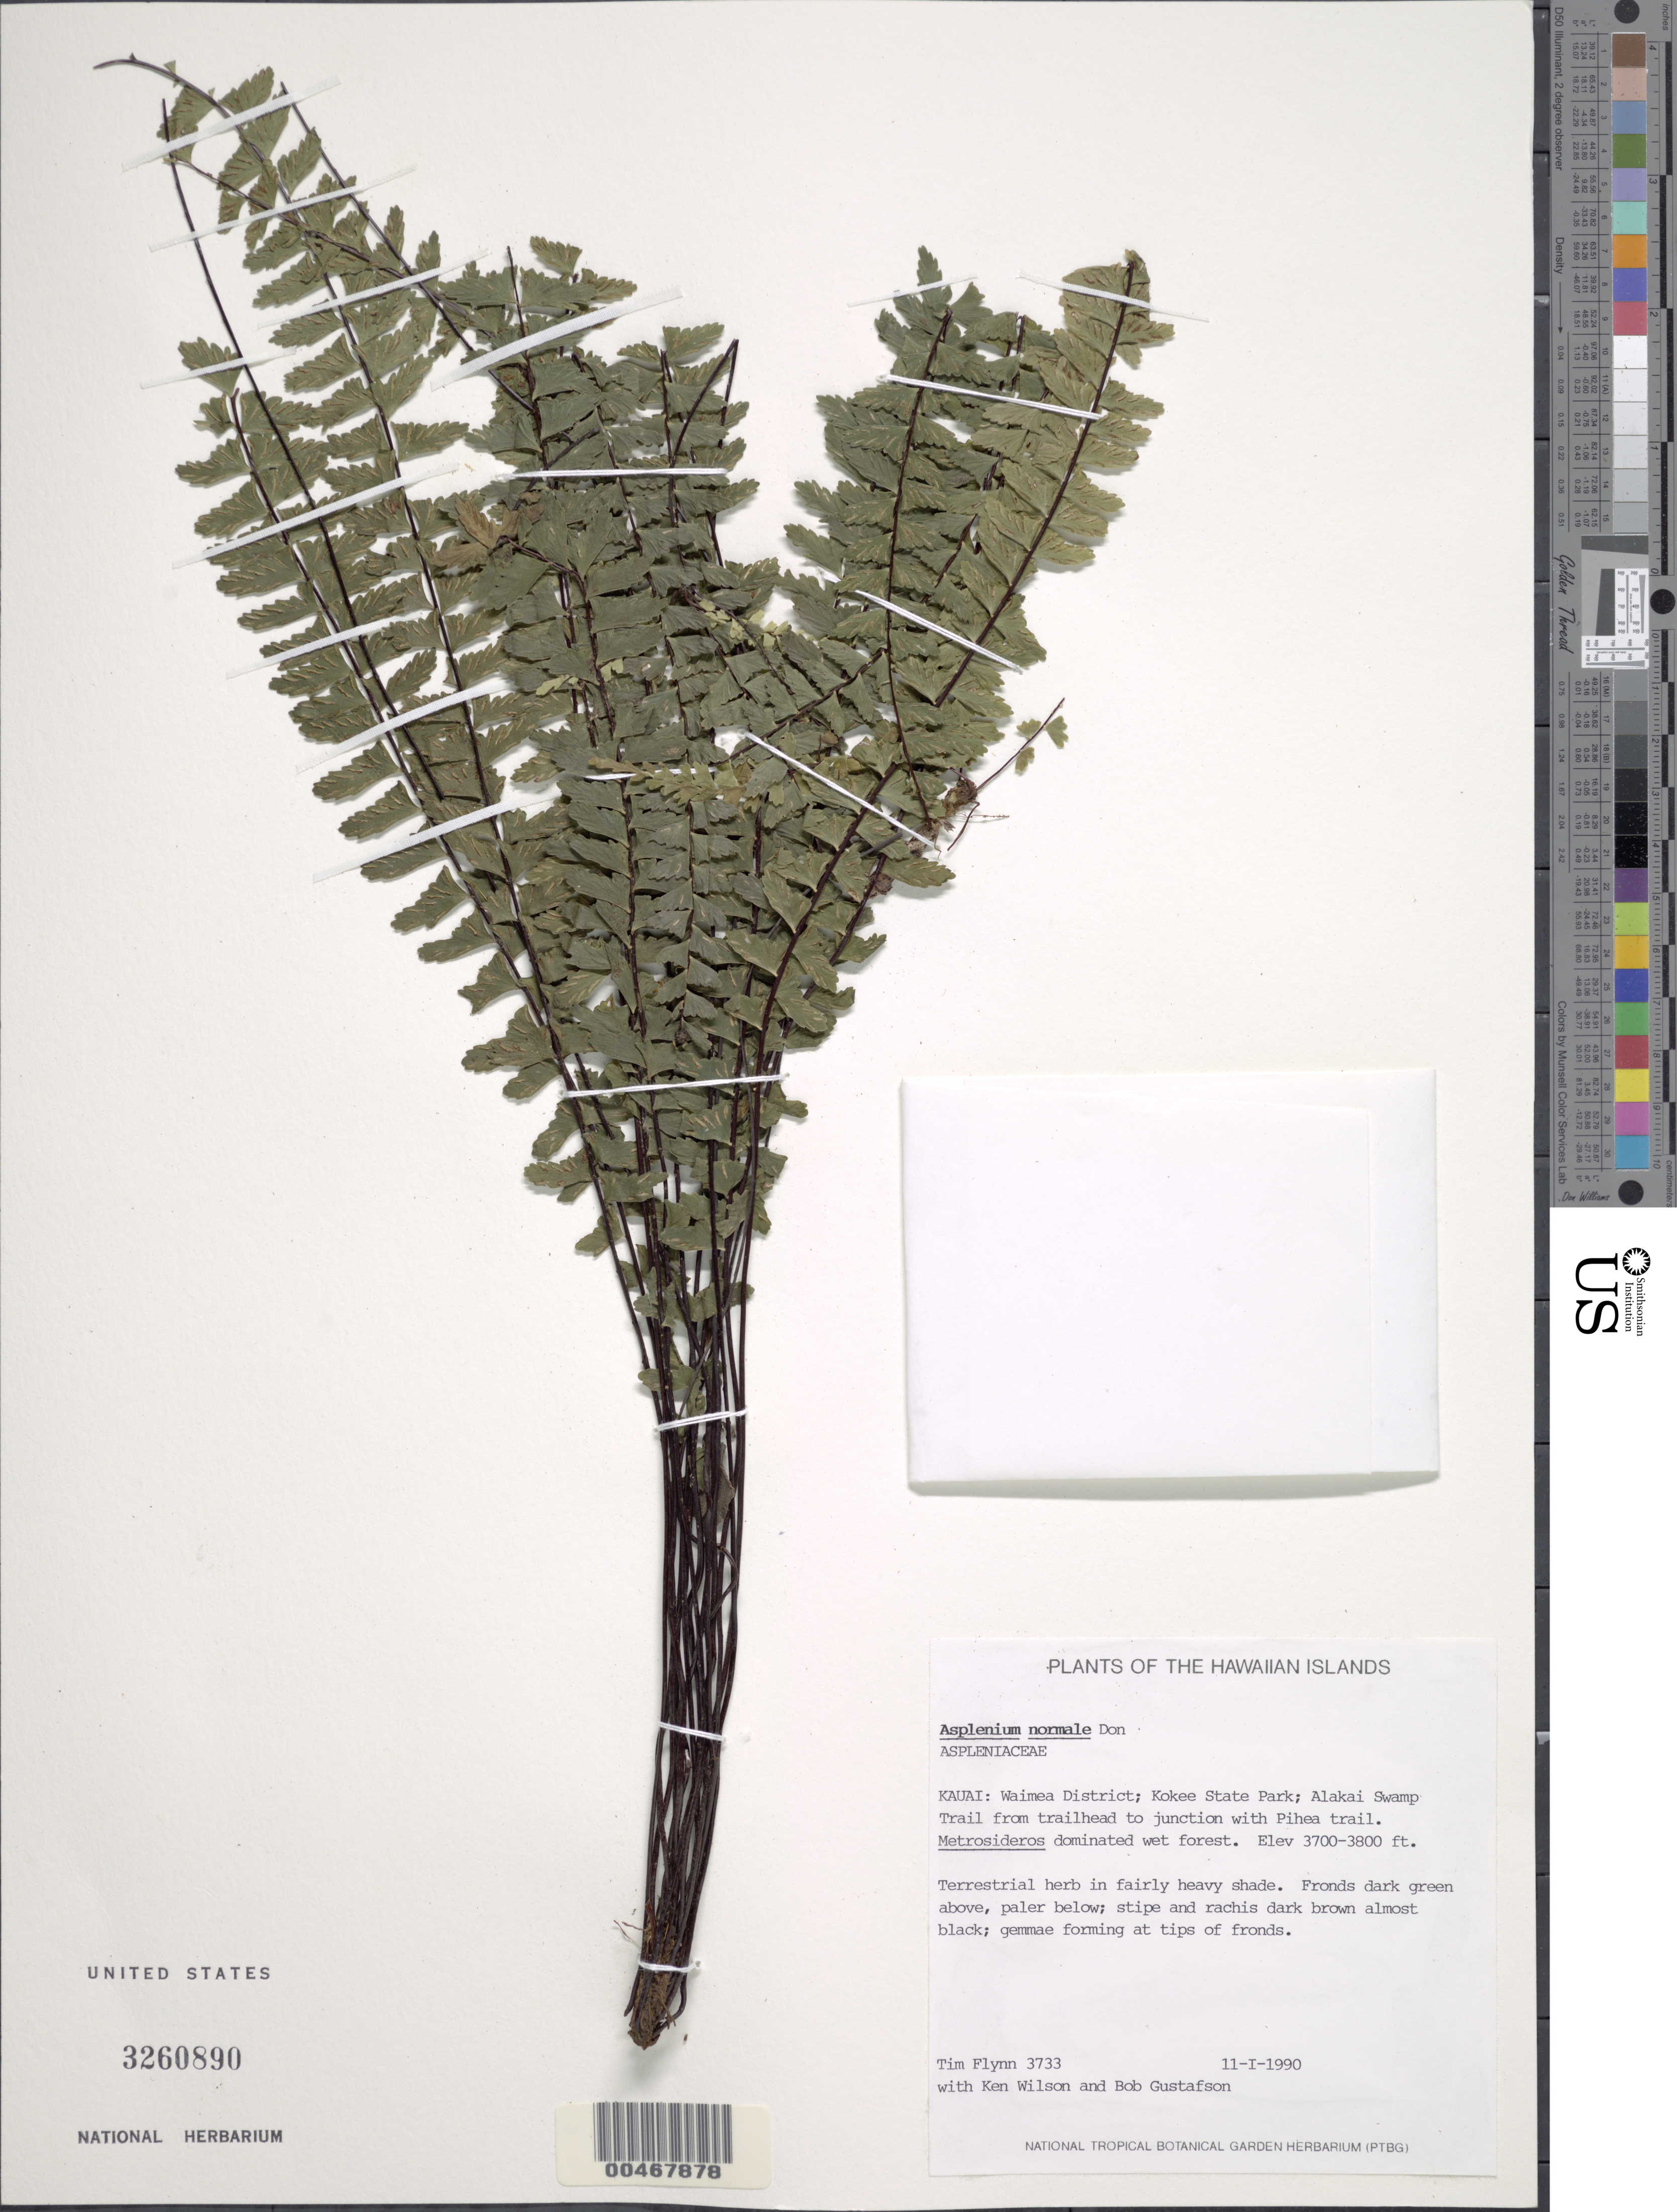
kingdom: Plantae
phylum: Tracheophyta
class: Polypodiopsida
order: Polypodiales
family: Aspleniaceae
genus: Asplenium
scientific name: Asplenium normale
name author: D. Don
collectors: T. W. Flynn, K. Wilson & B. Gustafson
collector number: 3733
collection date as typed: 11 Jan 1990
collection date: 1990-01-11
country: United States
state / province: Hawaii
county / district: Kauai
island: Kaua'i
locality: Waimea Dist., Kokee State Park, Alakai Swamp Trail from trailhead to junction with Pihea trail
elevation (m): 1128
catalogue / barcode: US 3260890